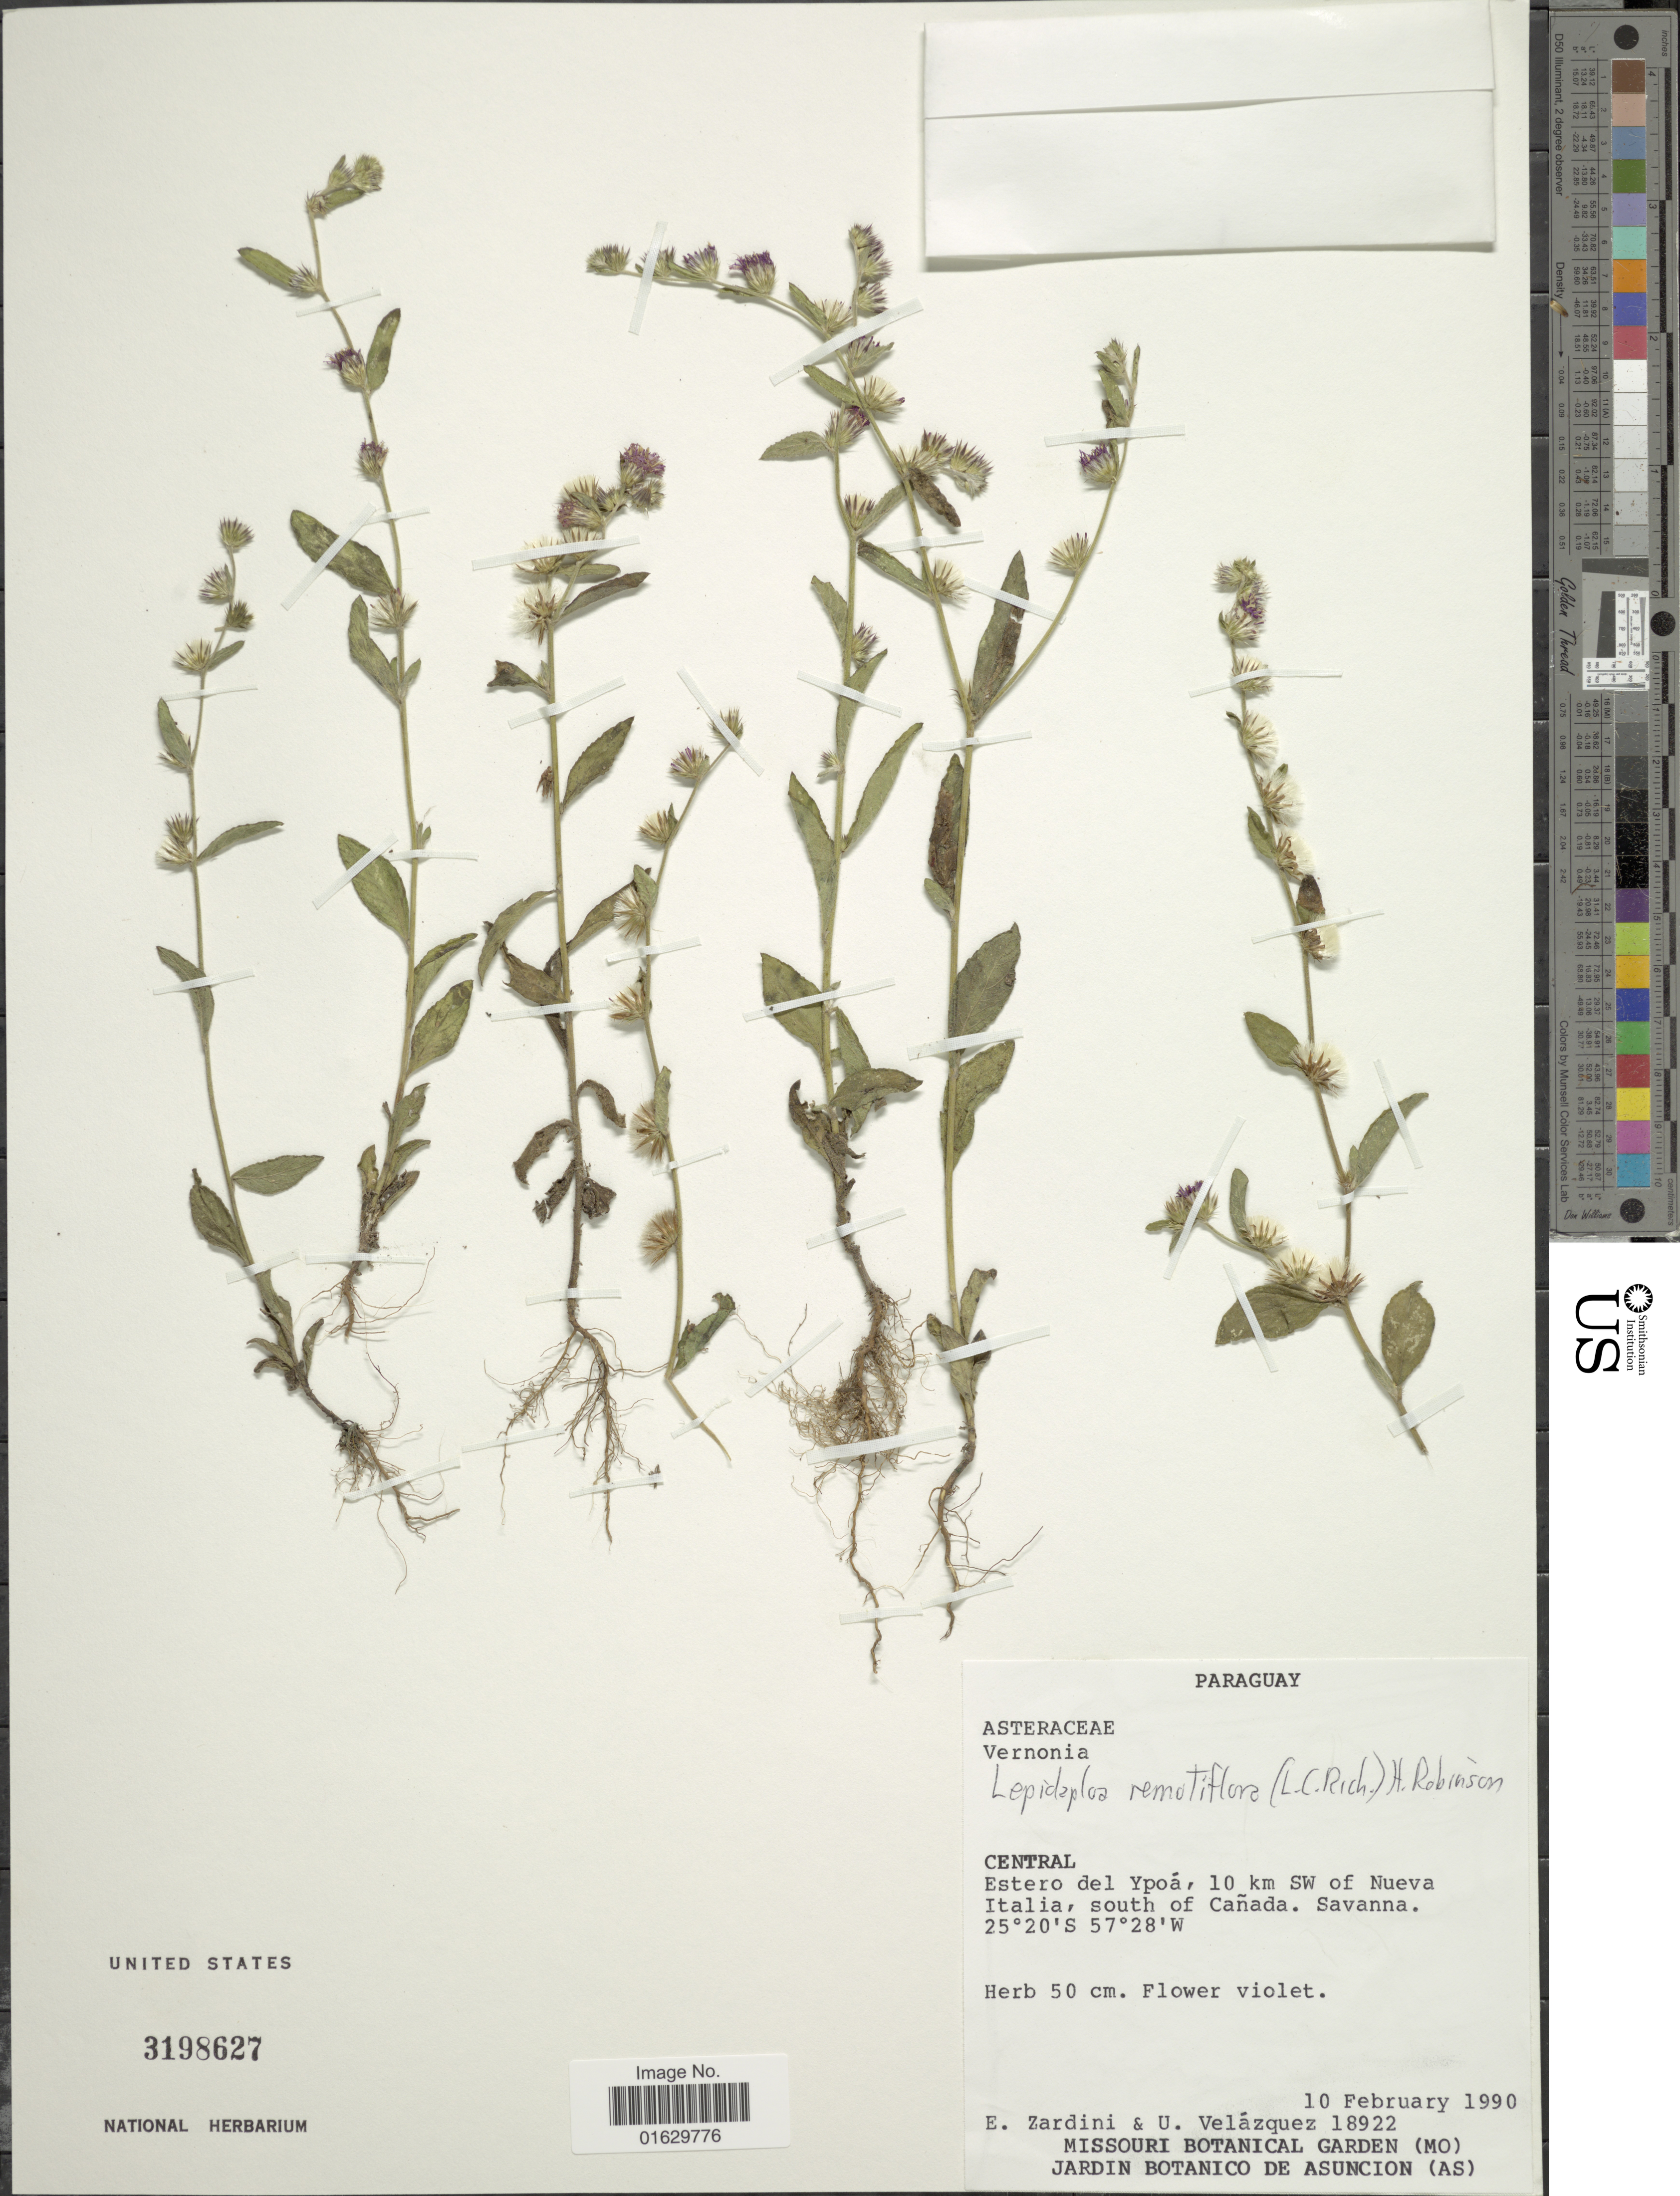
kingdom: Plantae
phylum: Tracheophyta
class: Magnoliopsida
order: Asterales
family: Asteraceae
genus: Lepidaploa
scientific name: Lepidaploa remotiflora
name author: (Rich.) H. Rob.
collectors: E. M. Zardini & U. Velazquez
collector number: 18922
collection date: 1990-02-10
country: Paraguay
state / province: Central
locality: Central, Estero del Ypoa, 10 km SW of Nueva Italia, south of Canada, Savanna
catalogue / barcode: US 3198627